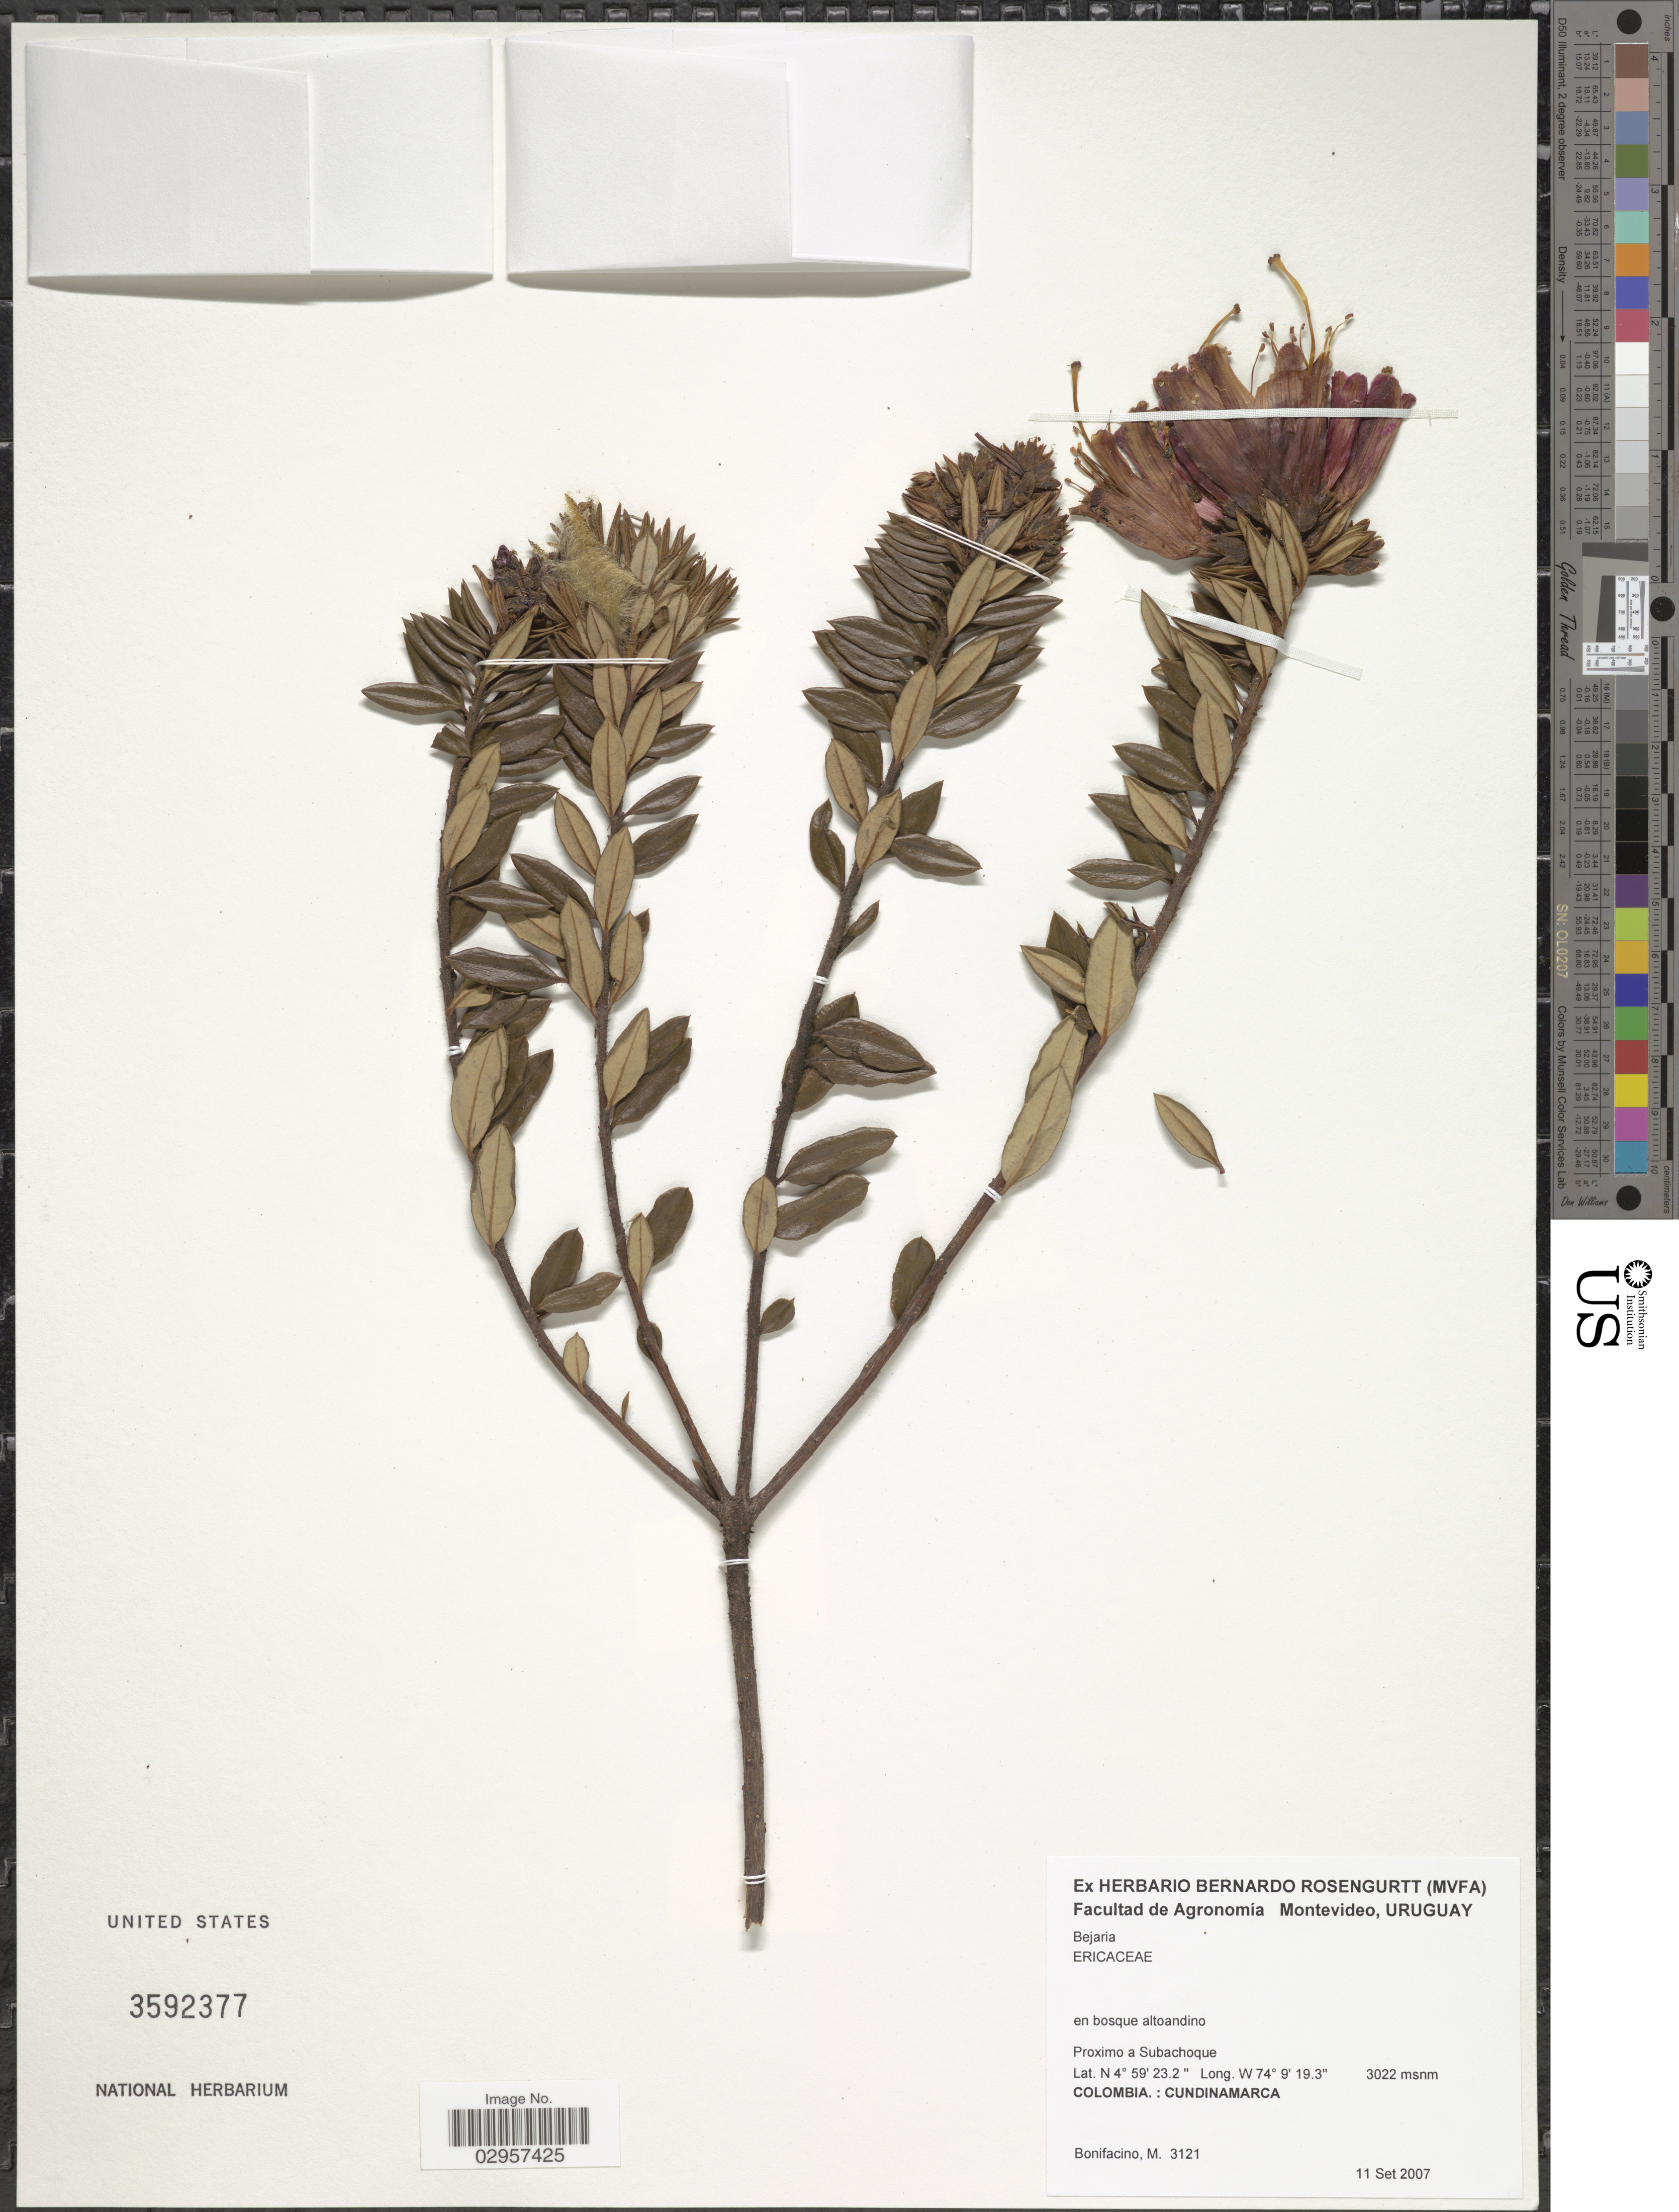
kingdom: Plantae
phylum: Tracheophyta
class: Magnoliopsida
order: Ericales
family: Ericaceae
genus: Befaria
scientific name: Befaria sp.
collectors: M. Bonifacino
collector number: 3121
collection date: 2007-09-11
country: Colombia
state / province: Cundinamarca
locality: Proximo a Subachoque.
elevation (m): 3022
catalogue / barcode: US 3592377